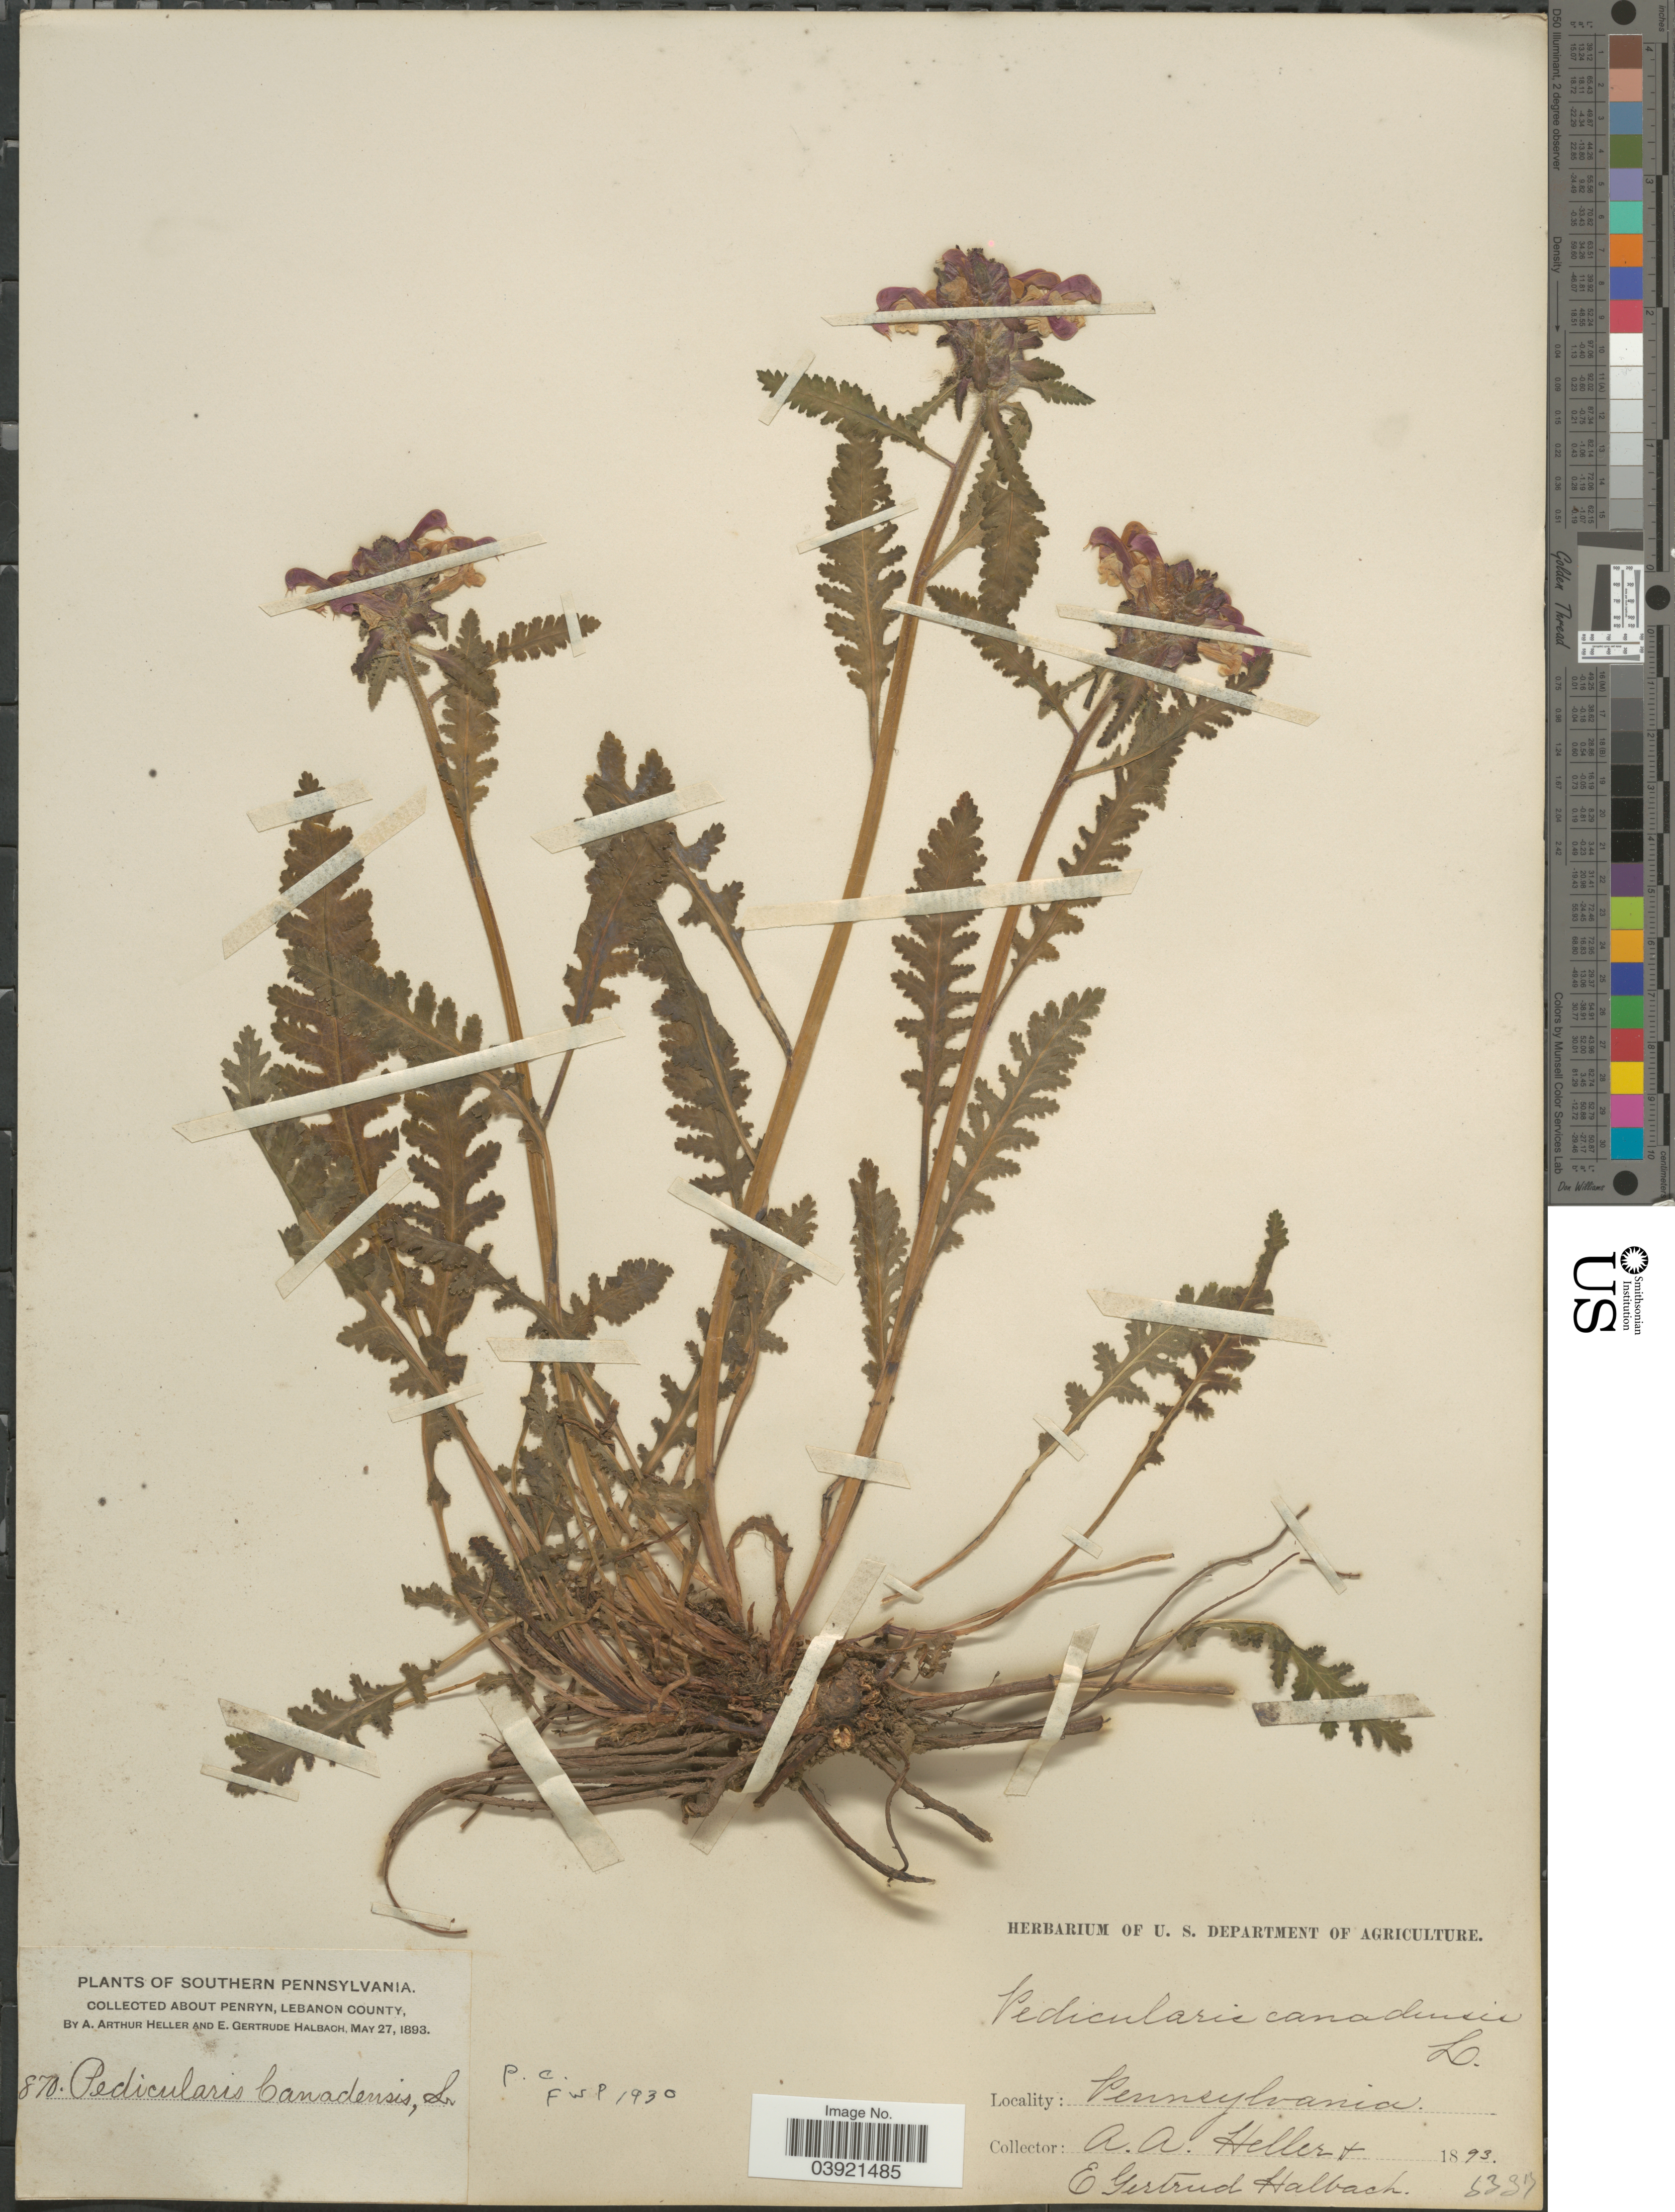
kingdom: Plantae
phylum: Tracheophyta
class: Magnoliopsida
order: Lamiales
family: Orobanchaceae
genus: Pedicularis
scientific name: Pedicularis canadensis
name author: L.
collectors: A. A. Heller & E. G. Halbach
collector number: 870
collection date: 1893-05-27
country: United States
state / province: Pennsylvania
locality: Southern Pennsylvania. About Penryn, Lebanon County.